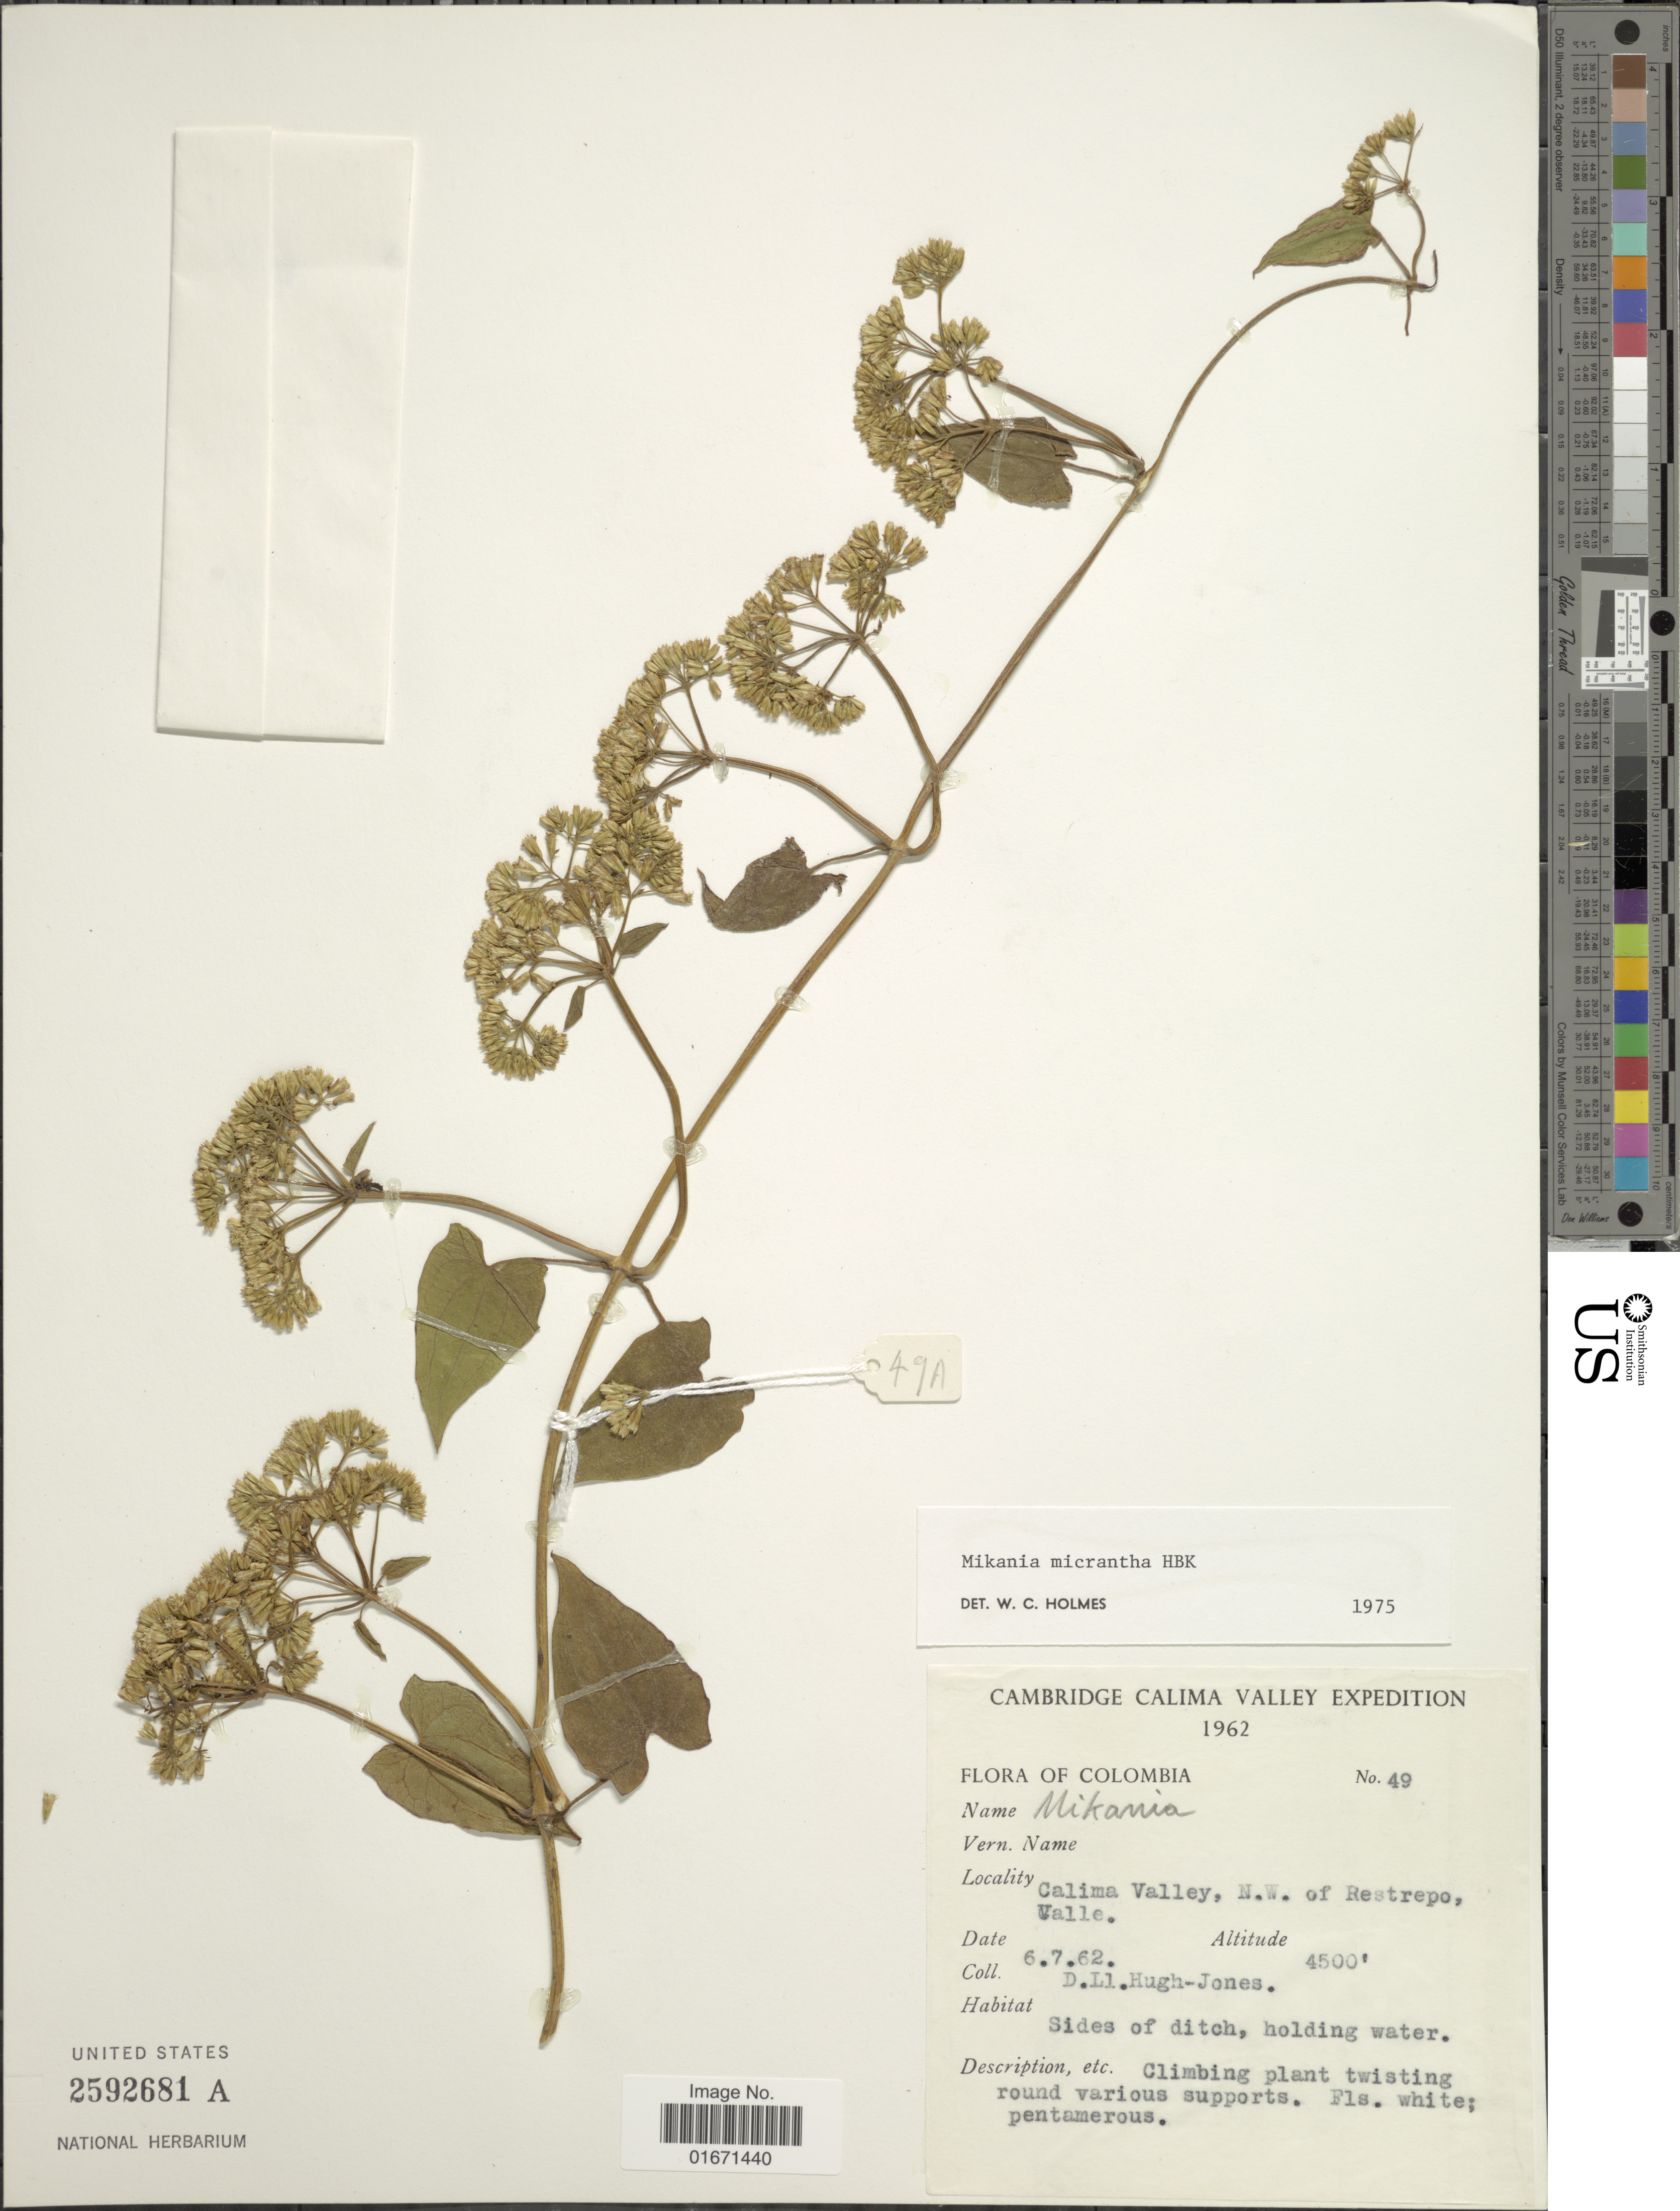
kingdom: Plantae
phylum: Tracheophyta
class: Magnoliopsida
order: Asterales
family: Asteraceae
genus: Mikania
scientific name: Mikania micrantha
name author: Kunth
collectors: D. Hugh-Jones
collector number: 49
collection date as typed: Transcribed d/m/y: 6/7/62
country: Colombia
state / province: Valle del Cauca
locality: Calima Valley, N.W. of Restrepo, Valle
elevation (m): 1372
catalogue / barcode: US 2592681A